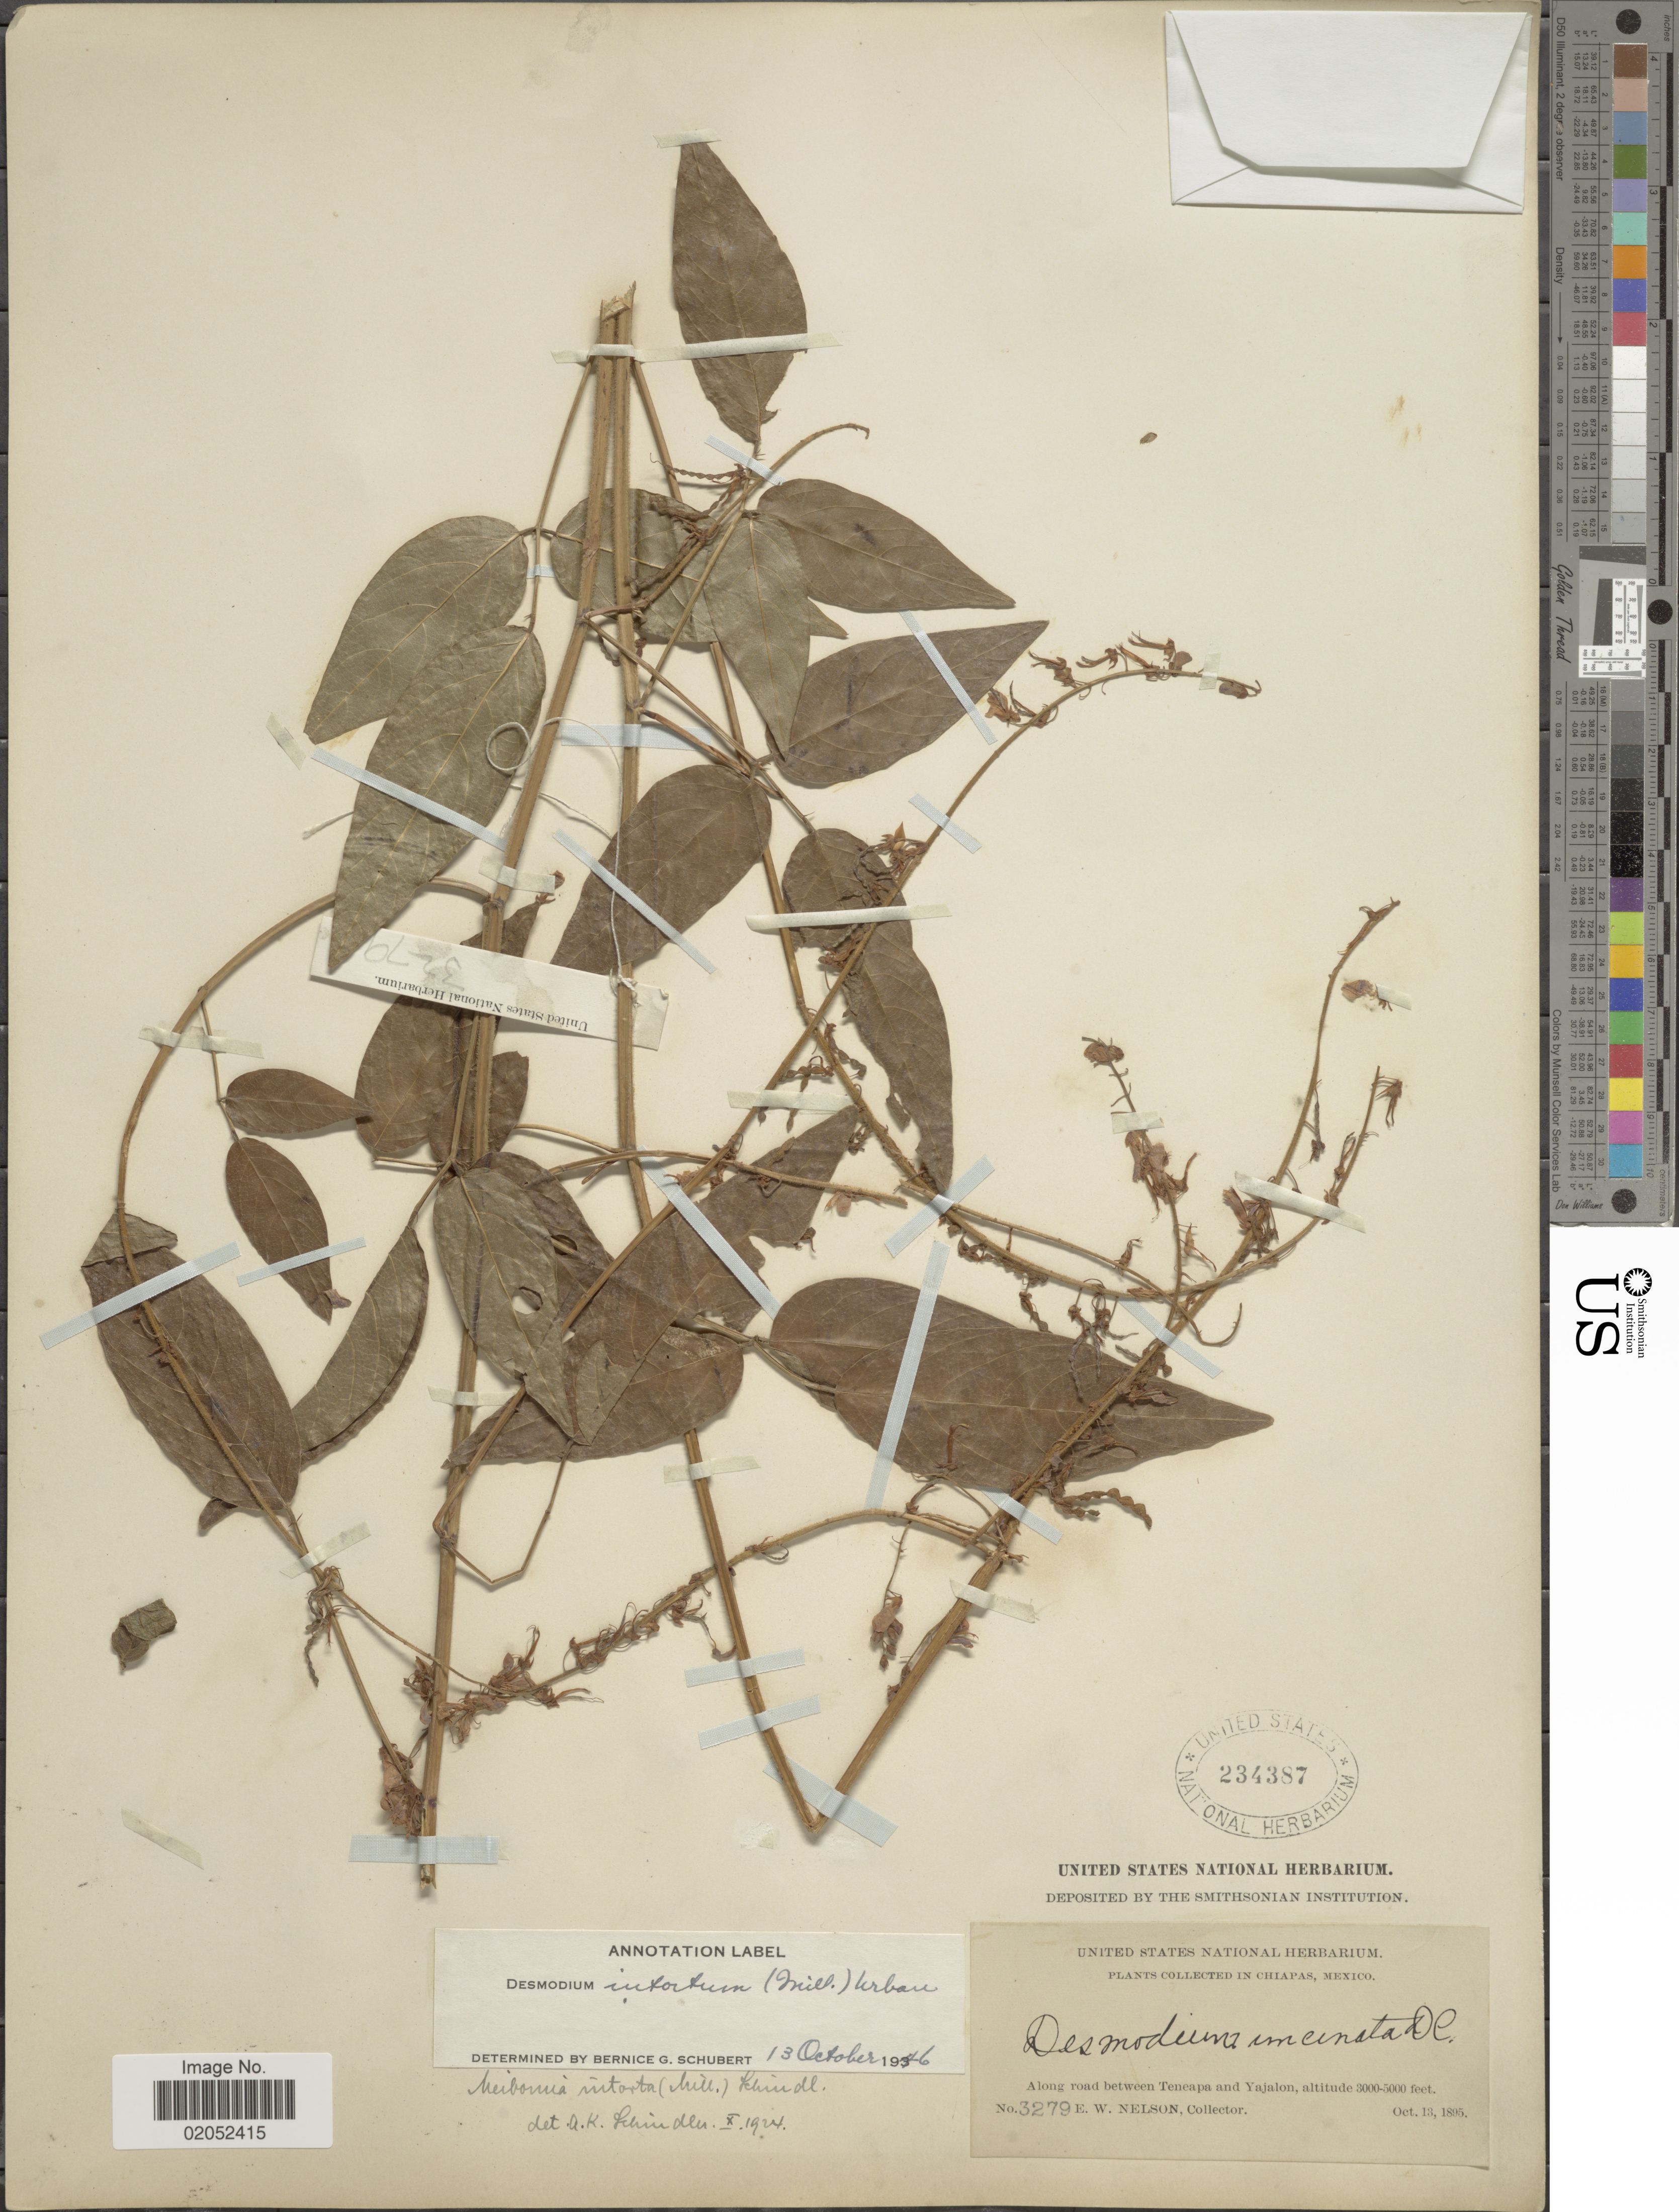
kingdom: Plantae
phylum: Tracheophyta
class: Magnoliopsida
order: Fabales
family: Fabaceae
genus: Desmodium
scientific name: Desmodium intortum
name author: (Mill.) Urb.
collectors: E. W. Nelson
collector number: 3279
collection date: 1895-10-13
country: Mexico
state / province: Chiapas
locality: Chiapas, Mexico. Along road between Teneapa and Yajalon.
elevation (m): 914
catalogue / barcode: US 234387